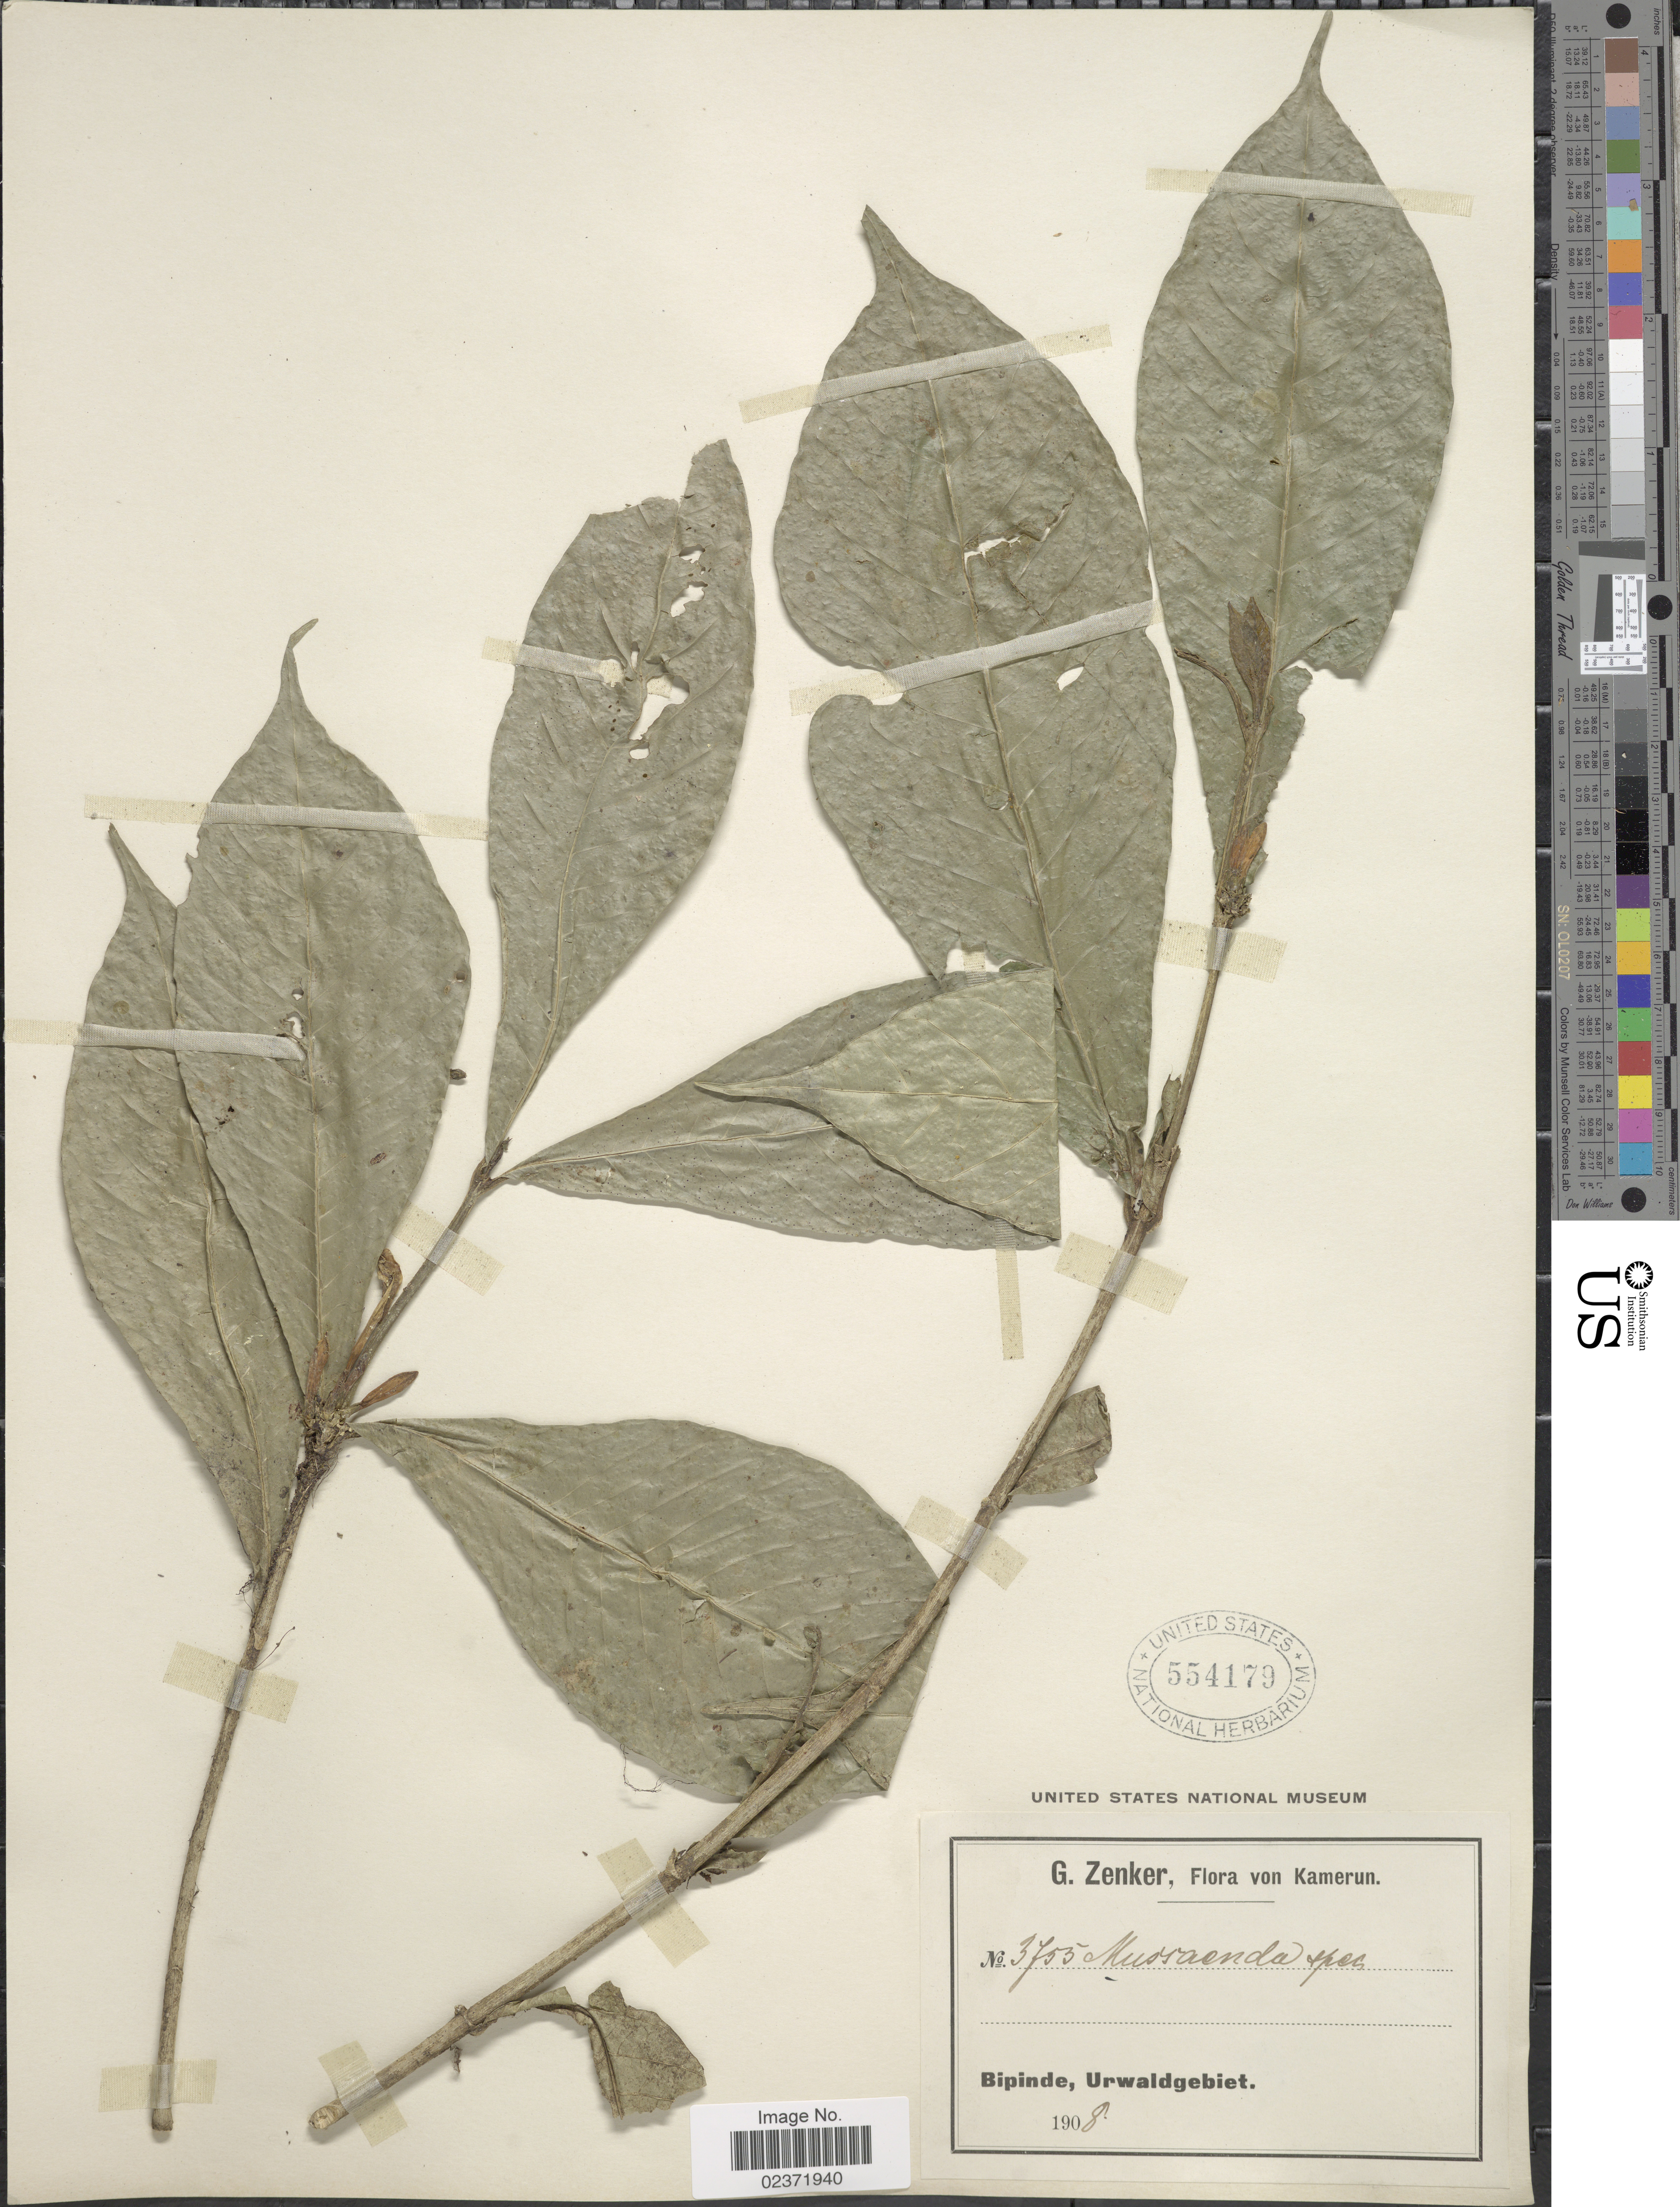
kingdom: Plantae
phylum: Tracheophyta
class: Magnoliopsida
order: Gentianales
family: Rubiaceae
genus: Mussaenda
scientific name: Mussaenda sp.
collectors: G. A. Zenker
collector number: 3755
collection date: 1908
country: Cameroon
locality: Bipinde, Urwaldgebiet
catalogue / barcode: US 554179